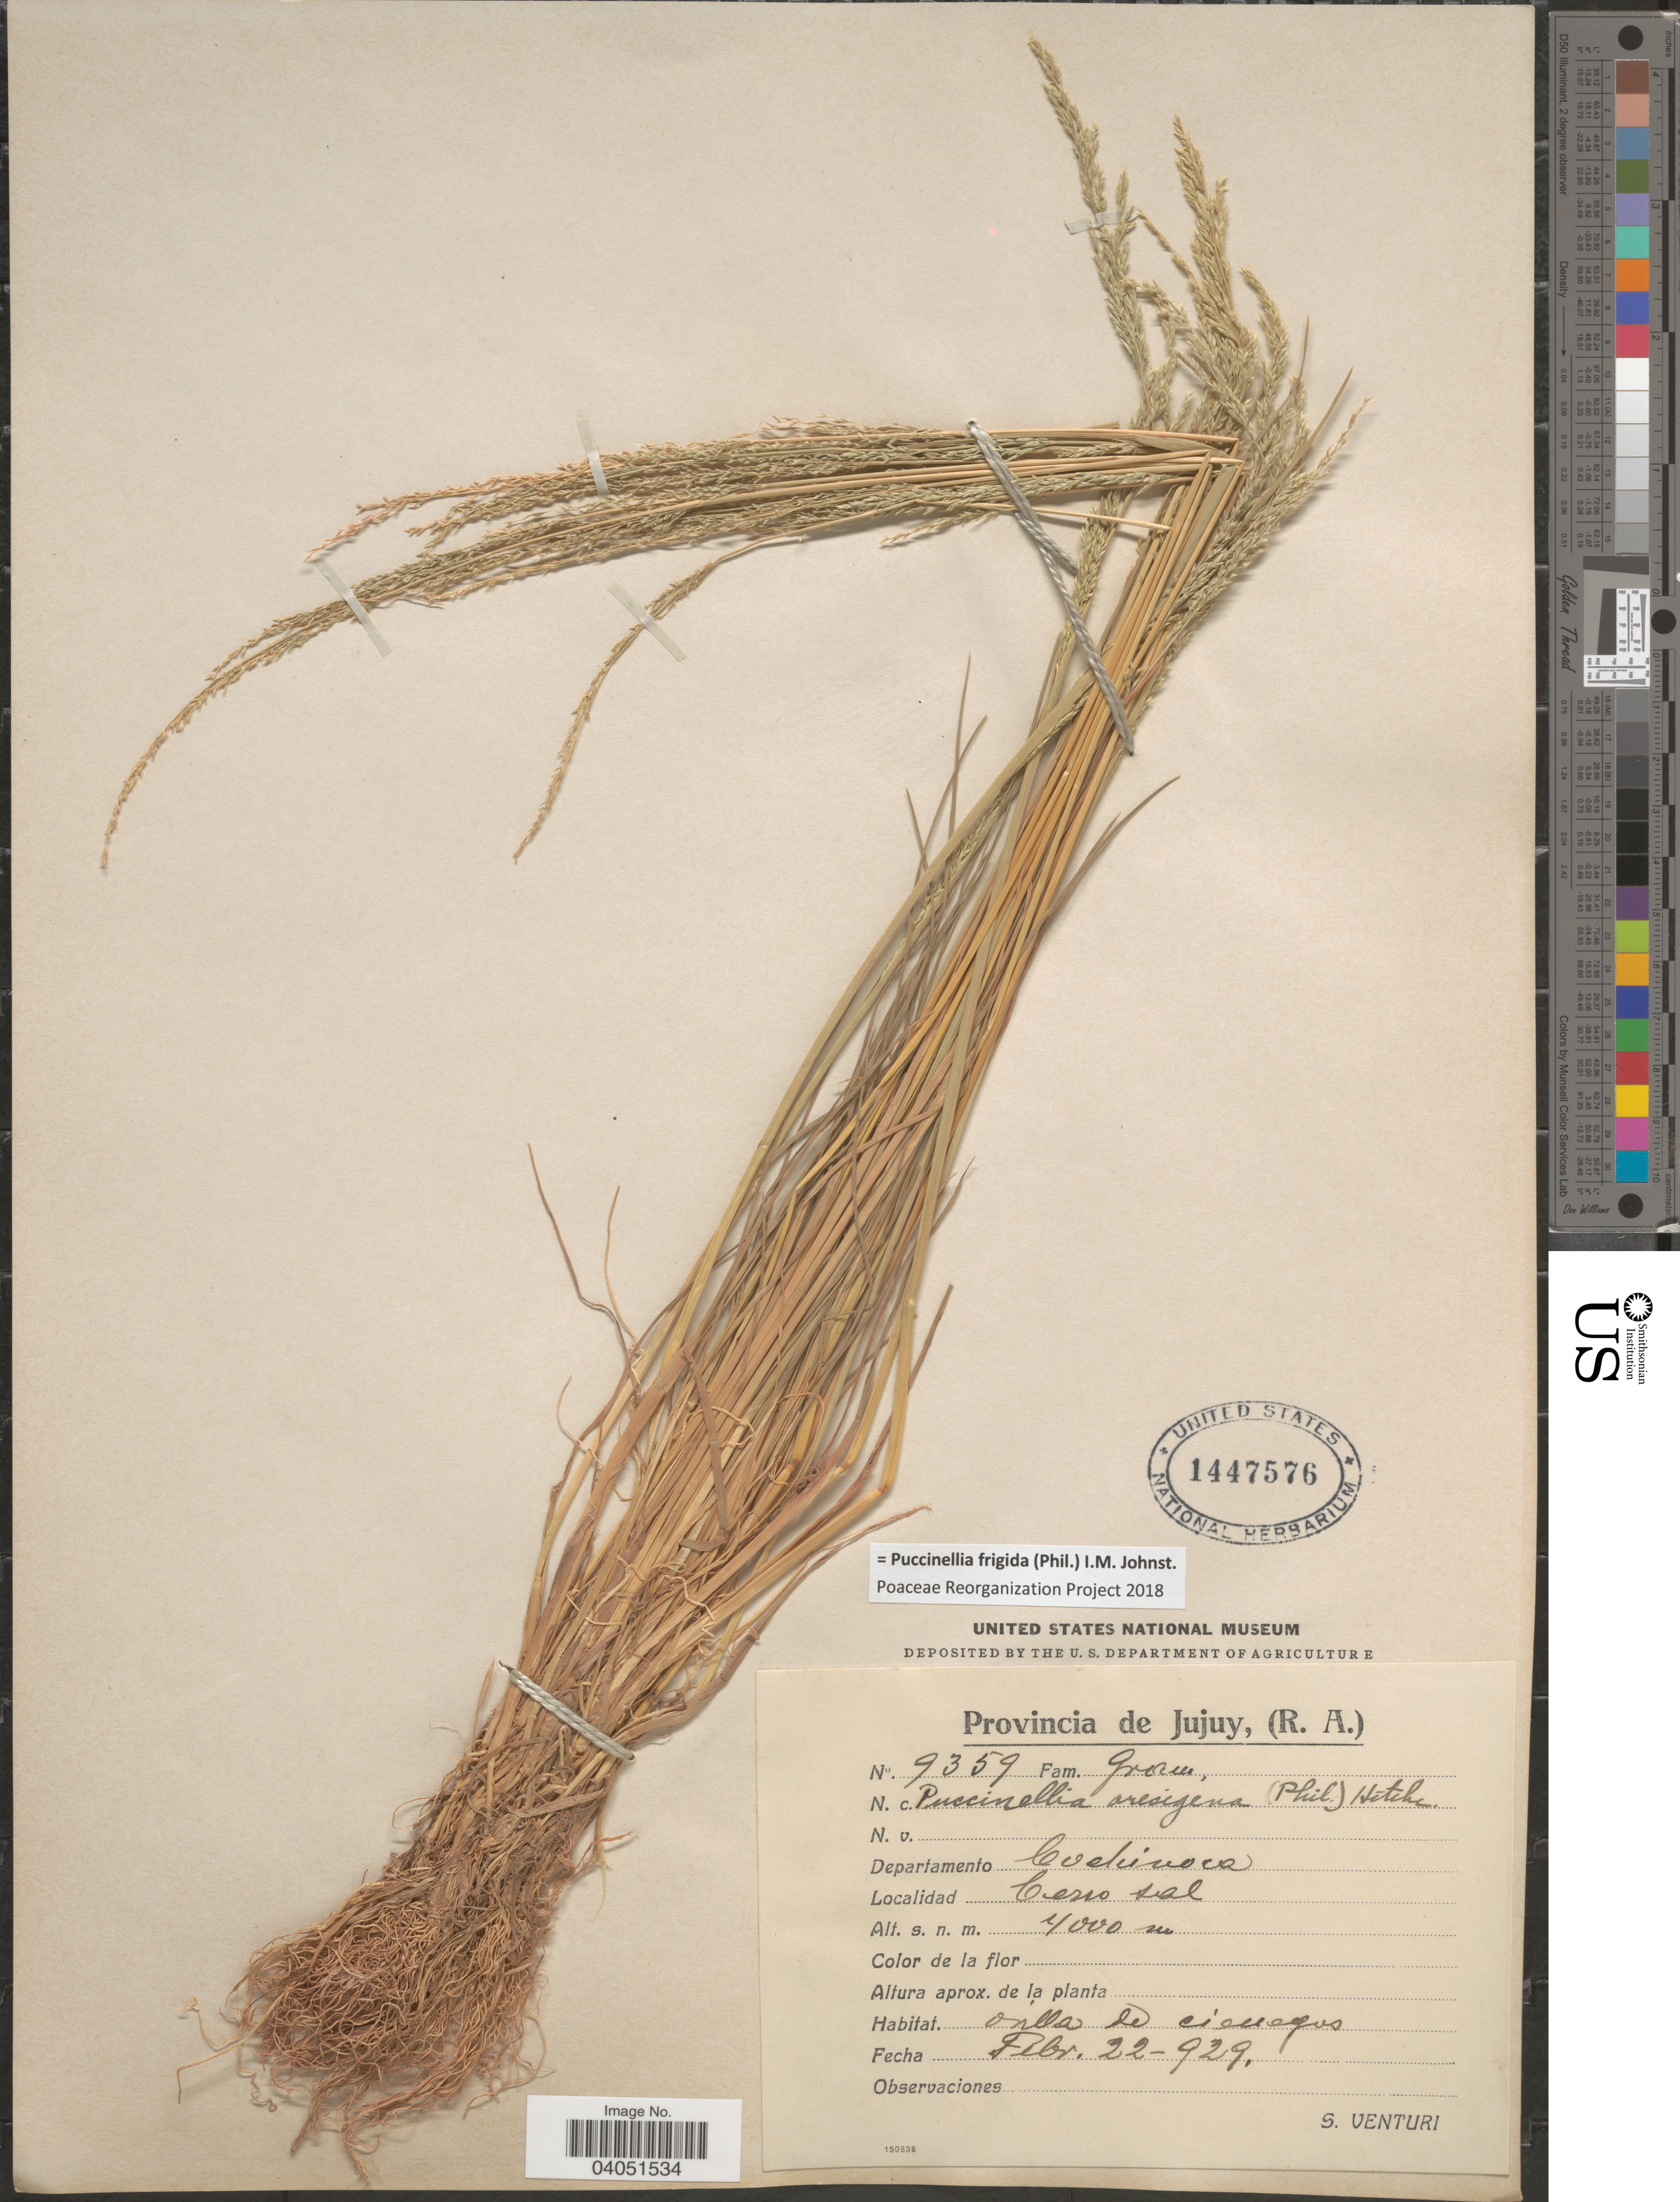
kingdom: Plantae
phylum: Tracheophyta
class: Liliopsida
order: Poales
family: Poaceae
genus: Puccinellia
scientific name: Puccinellia frigida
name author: (Phil.) I.M. Johnst.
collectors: S. Venturi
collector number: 9359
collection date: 1929-02-22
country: Argentina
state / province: Jujuy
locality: Departamento Cochinoca. Cerro sal.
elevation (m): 4000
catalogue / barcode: US 1447576